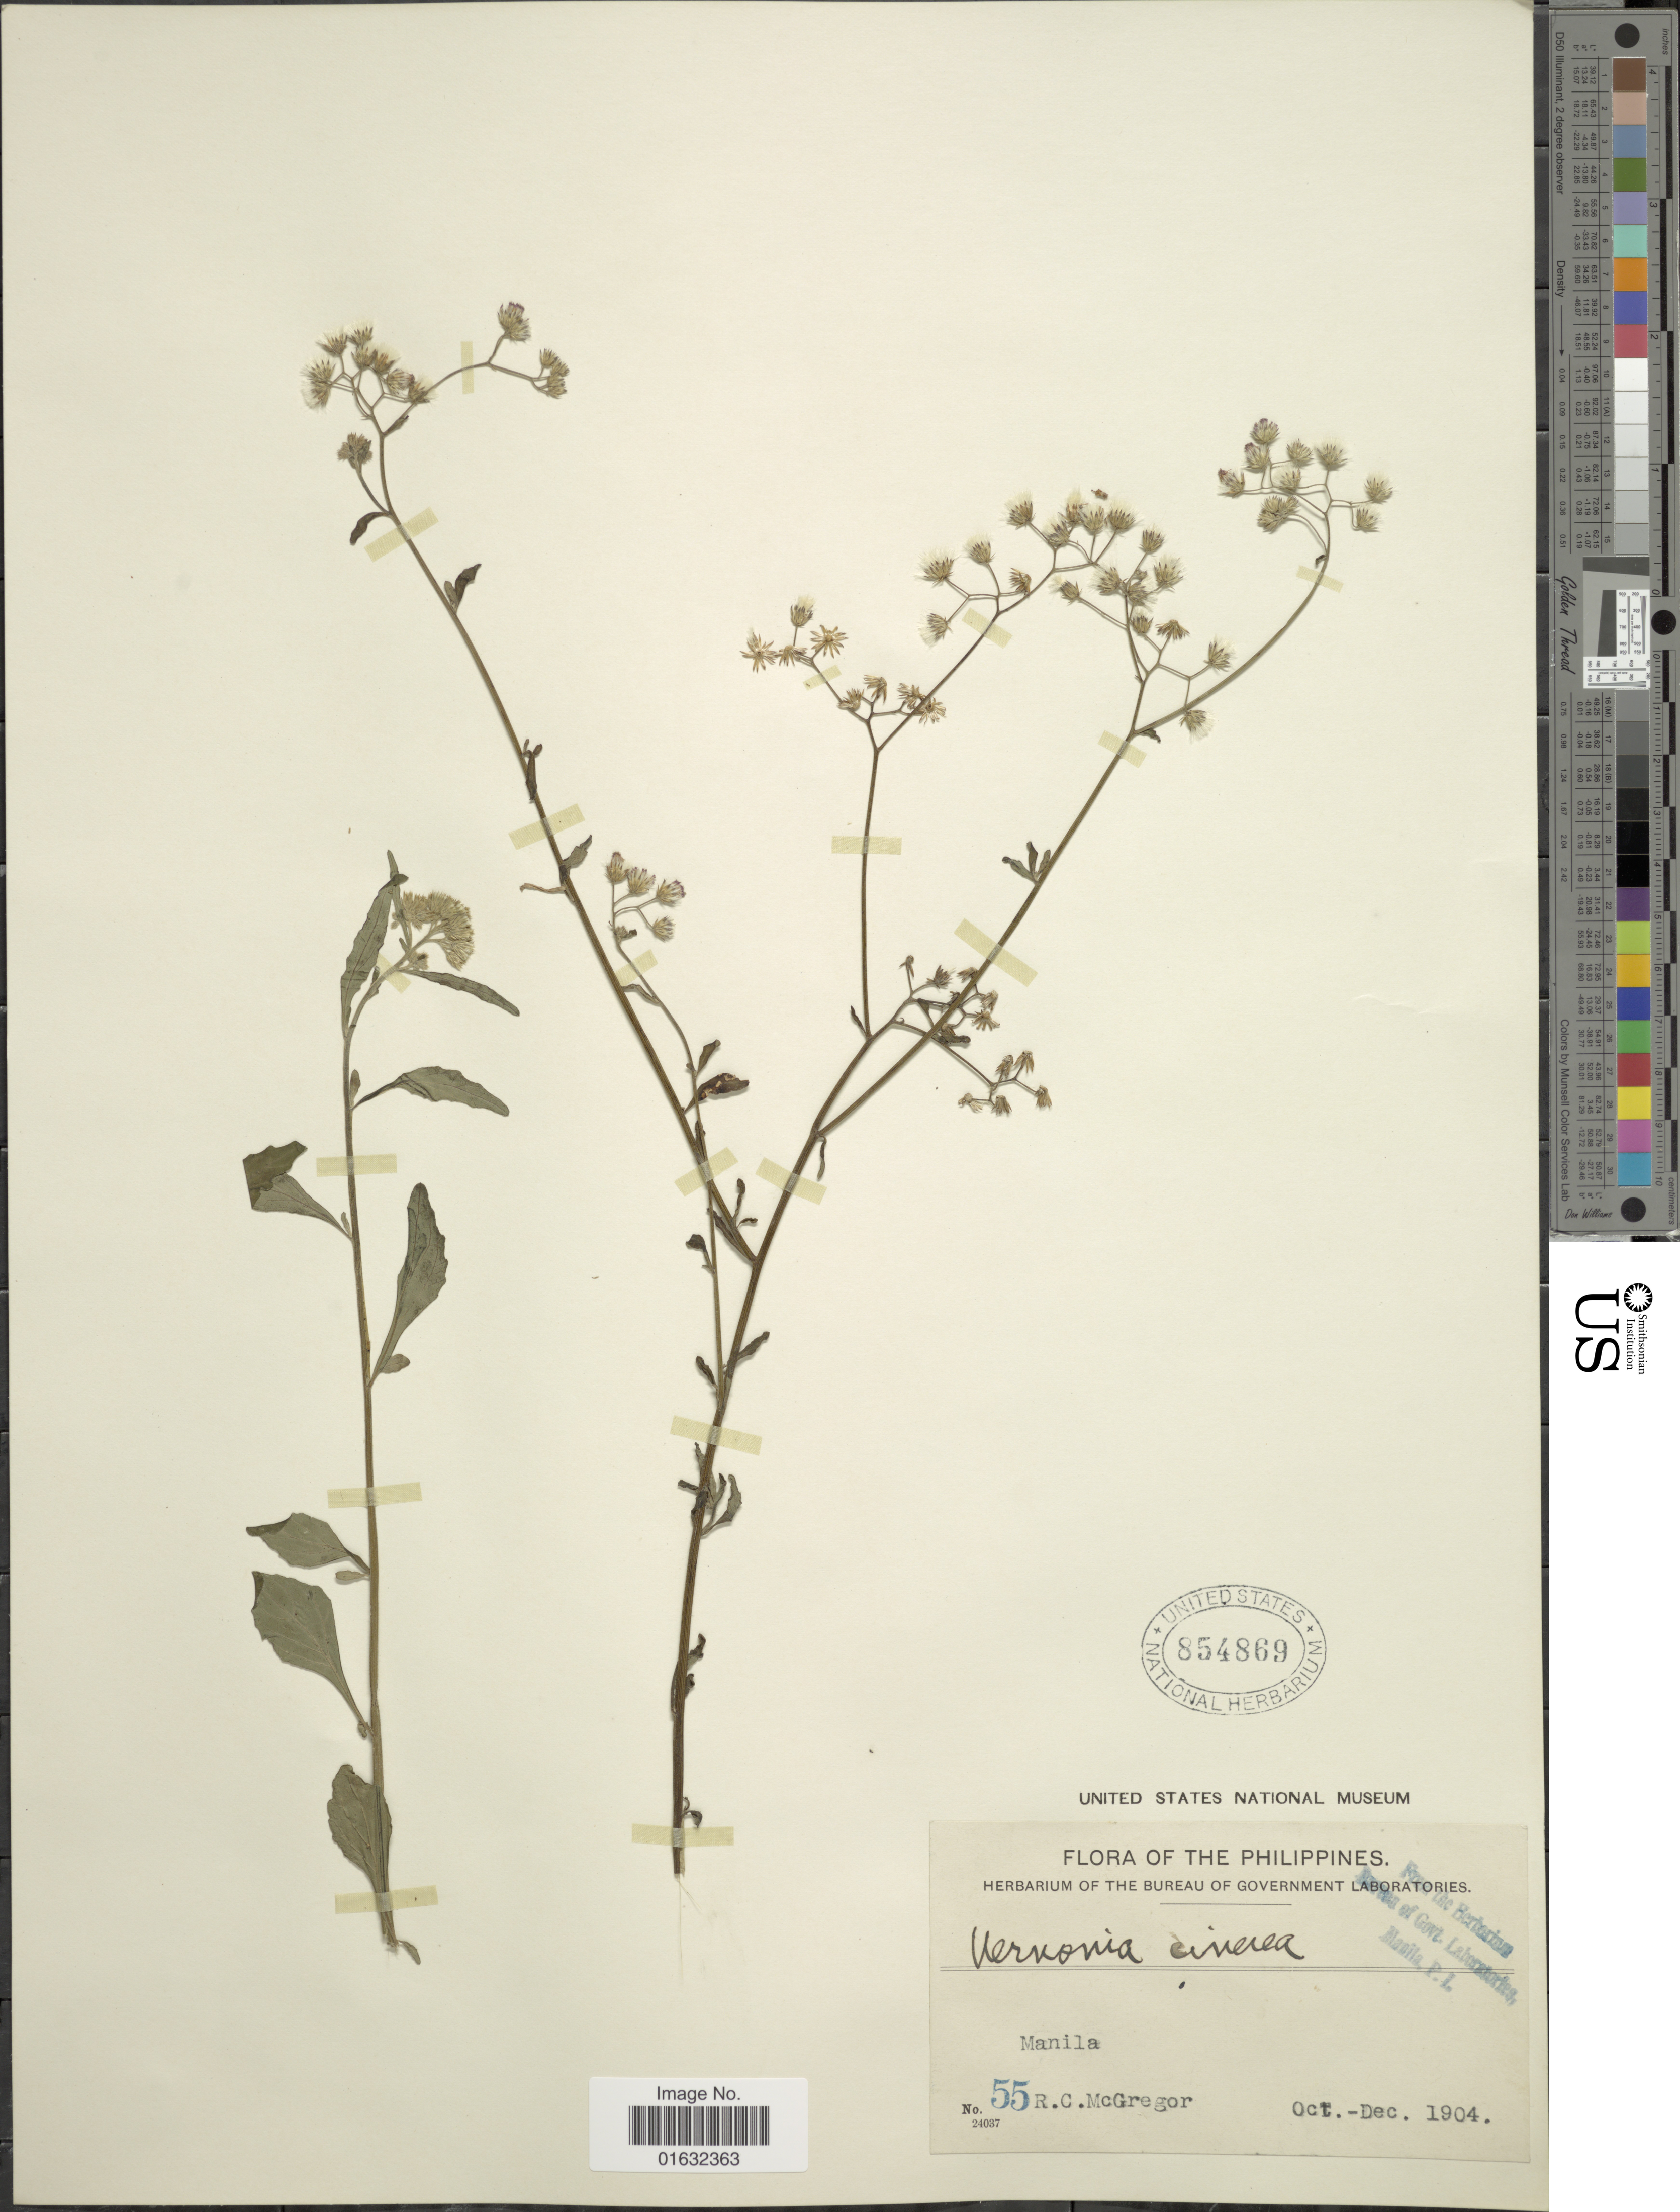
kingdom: Plantae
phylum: Tracheophyta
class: Magnoliopsida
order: Asterales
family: Asteraceae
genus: Cyanthillium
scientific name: Cyanthillium cinereum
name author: (L.) H. Rob.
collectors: R. C. McGregor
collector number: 55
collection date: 1904-10/1904-12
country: Philippines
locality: Manila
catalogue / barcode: US 854869